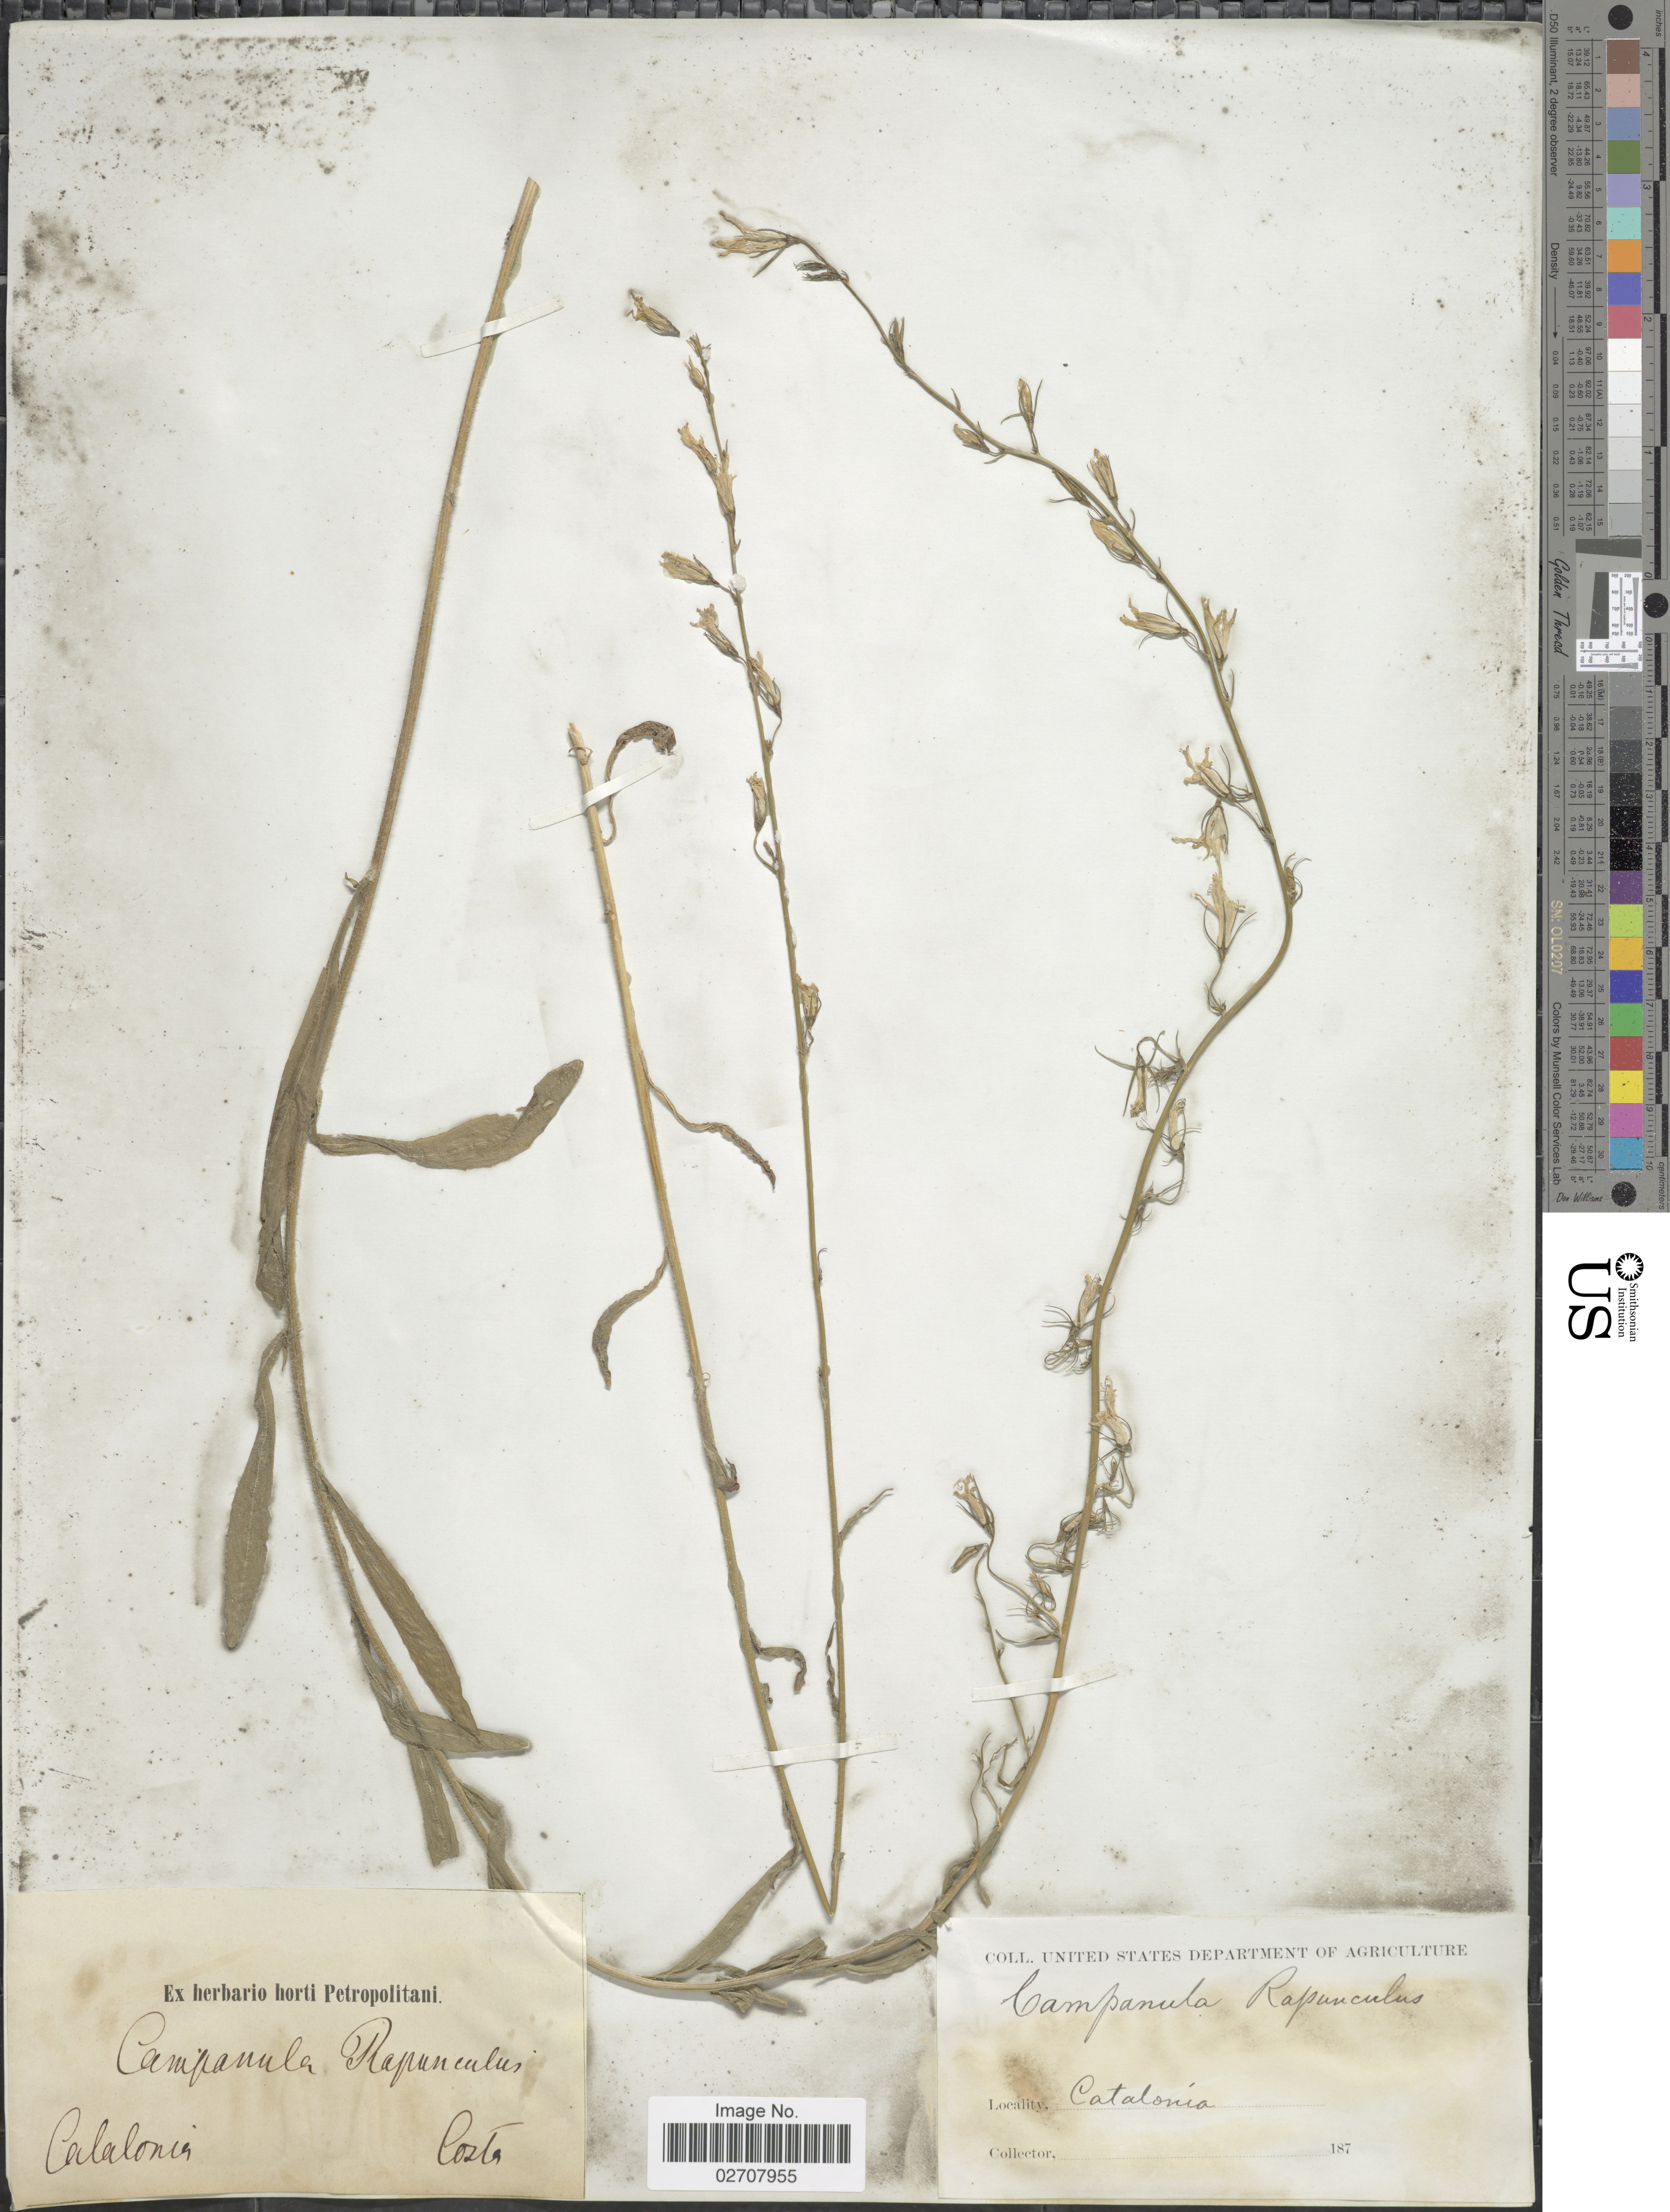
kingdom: Plantae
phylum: Tracheophyta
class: Magnoliopsida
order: Asterales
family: Campanulaceae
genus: Campanula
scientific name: Campanula rapunculus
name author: L.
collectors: ex Horto Bot. Petropolitano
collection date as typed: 187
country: Spain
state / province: Catalunya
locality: Catalonia, Costa